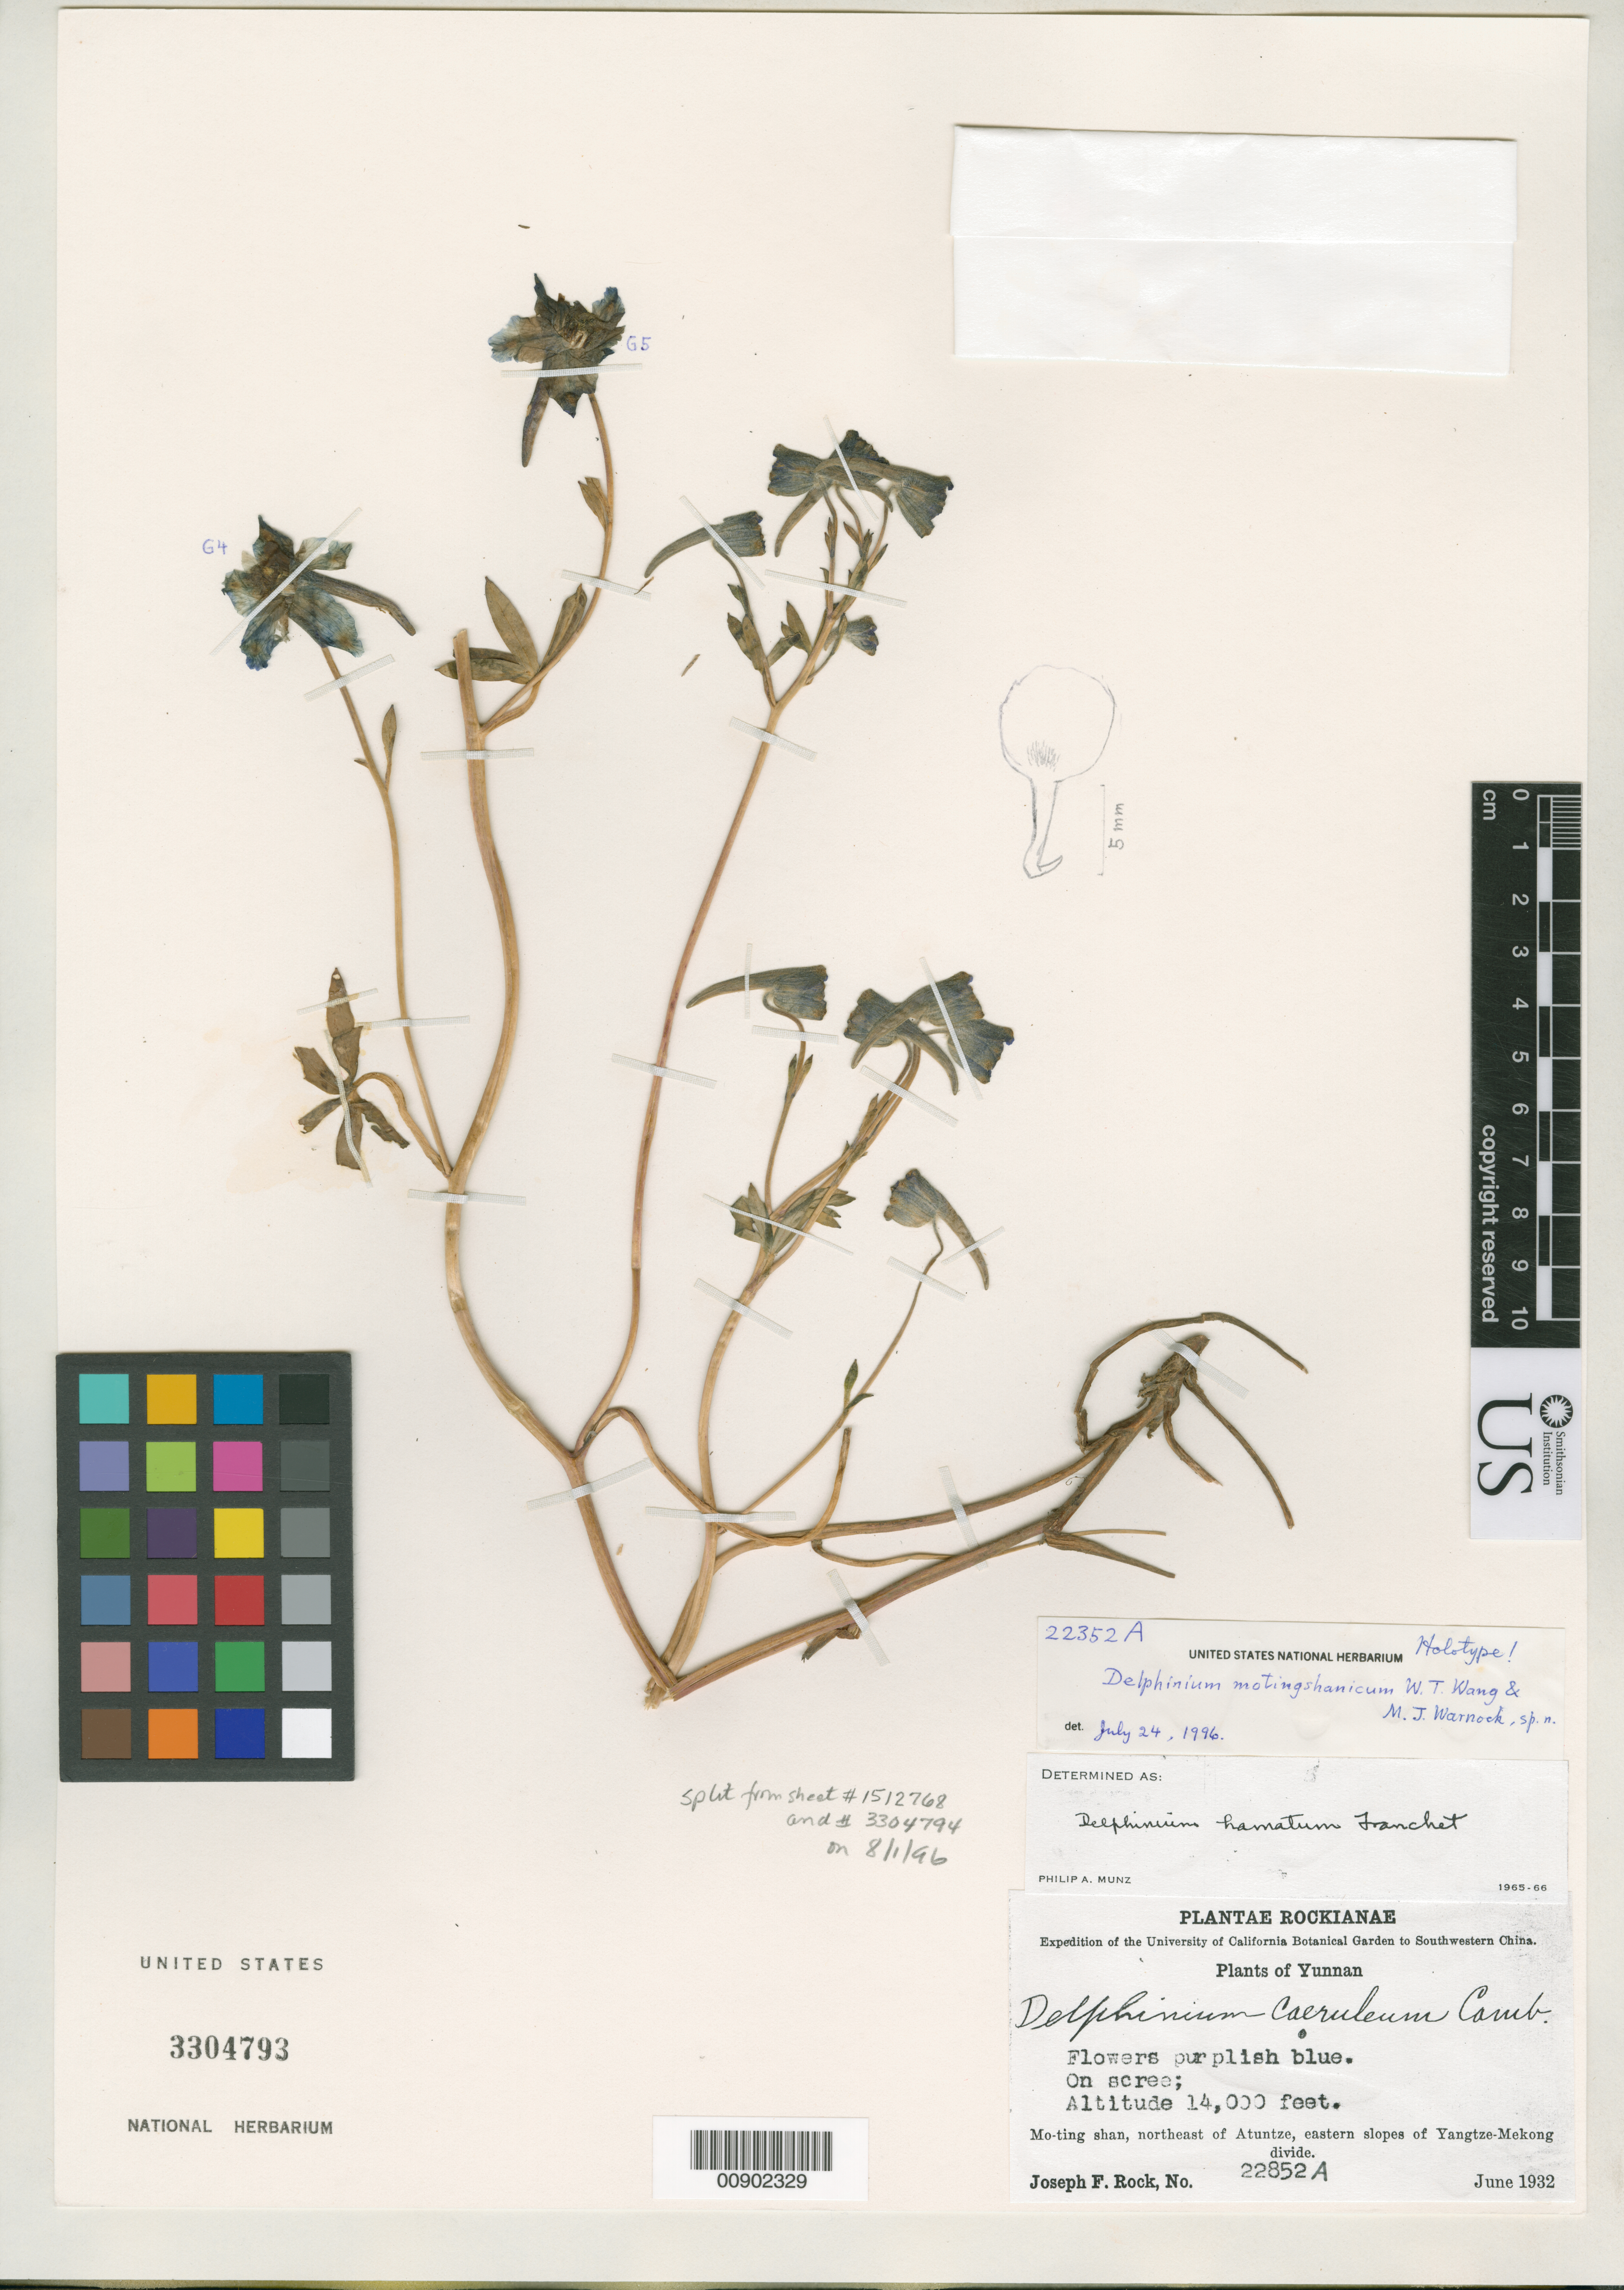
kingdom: Plantae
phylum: Tracheophyta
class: Magnoliopsida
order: Ranunculales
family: Ranunculaceae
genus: Delphinium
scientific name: Delphinium motingshanicum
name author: W.T. Wang & M.J. Warnock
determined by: Wang, W. T.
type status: Holotype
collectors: J. F. Rock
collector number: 22852A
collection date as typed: Jun 1932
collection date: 1932-06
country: China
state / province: Yunnan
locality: Mo-ting shan, northeast of Atuntze, eastern slopes of Yangtze-Mekong divide.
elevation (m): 4267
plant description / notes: Split from sheet #1512768 and #3304794 on 8/1/96. [Rock 22852B is the holotype of Delphinium pseudothibetum W.T. Wang & M.J. Warnock, previously mounted together on one sheet.]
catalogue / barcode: US 3304793